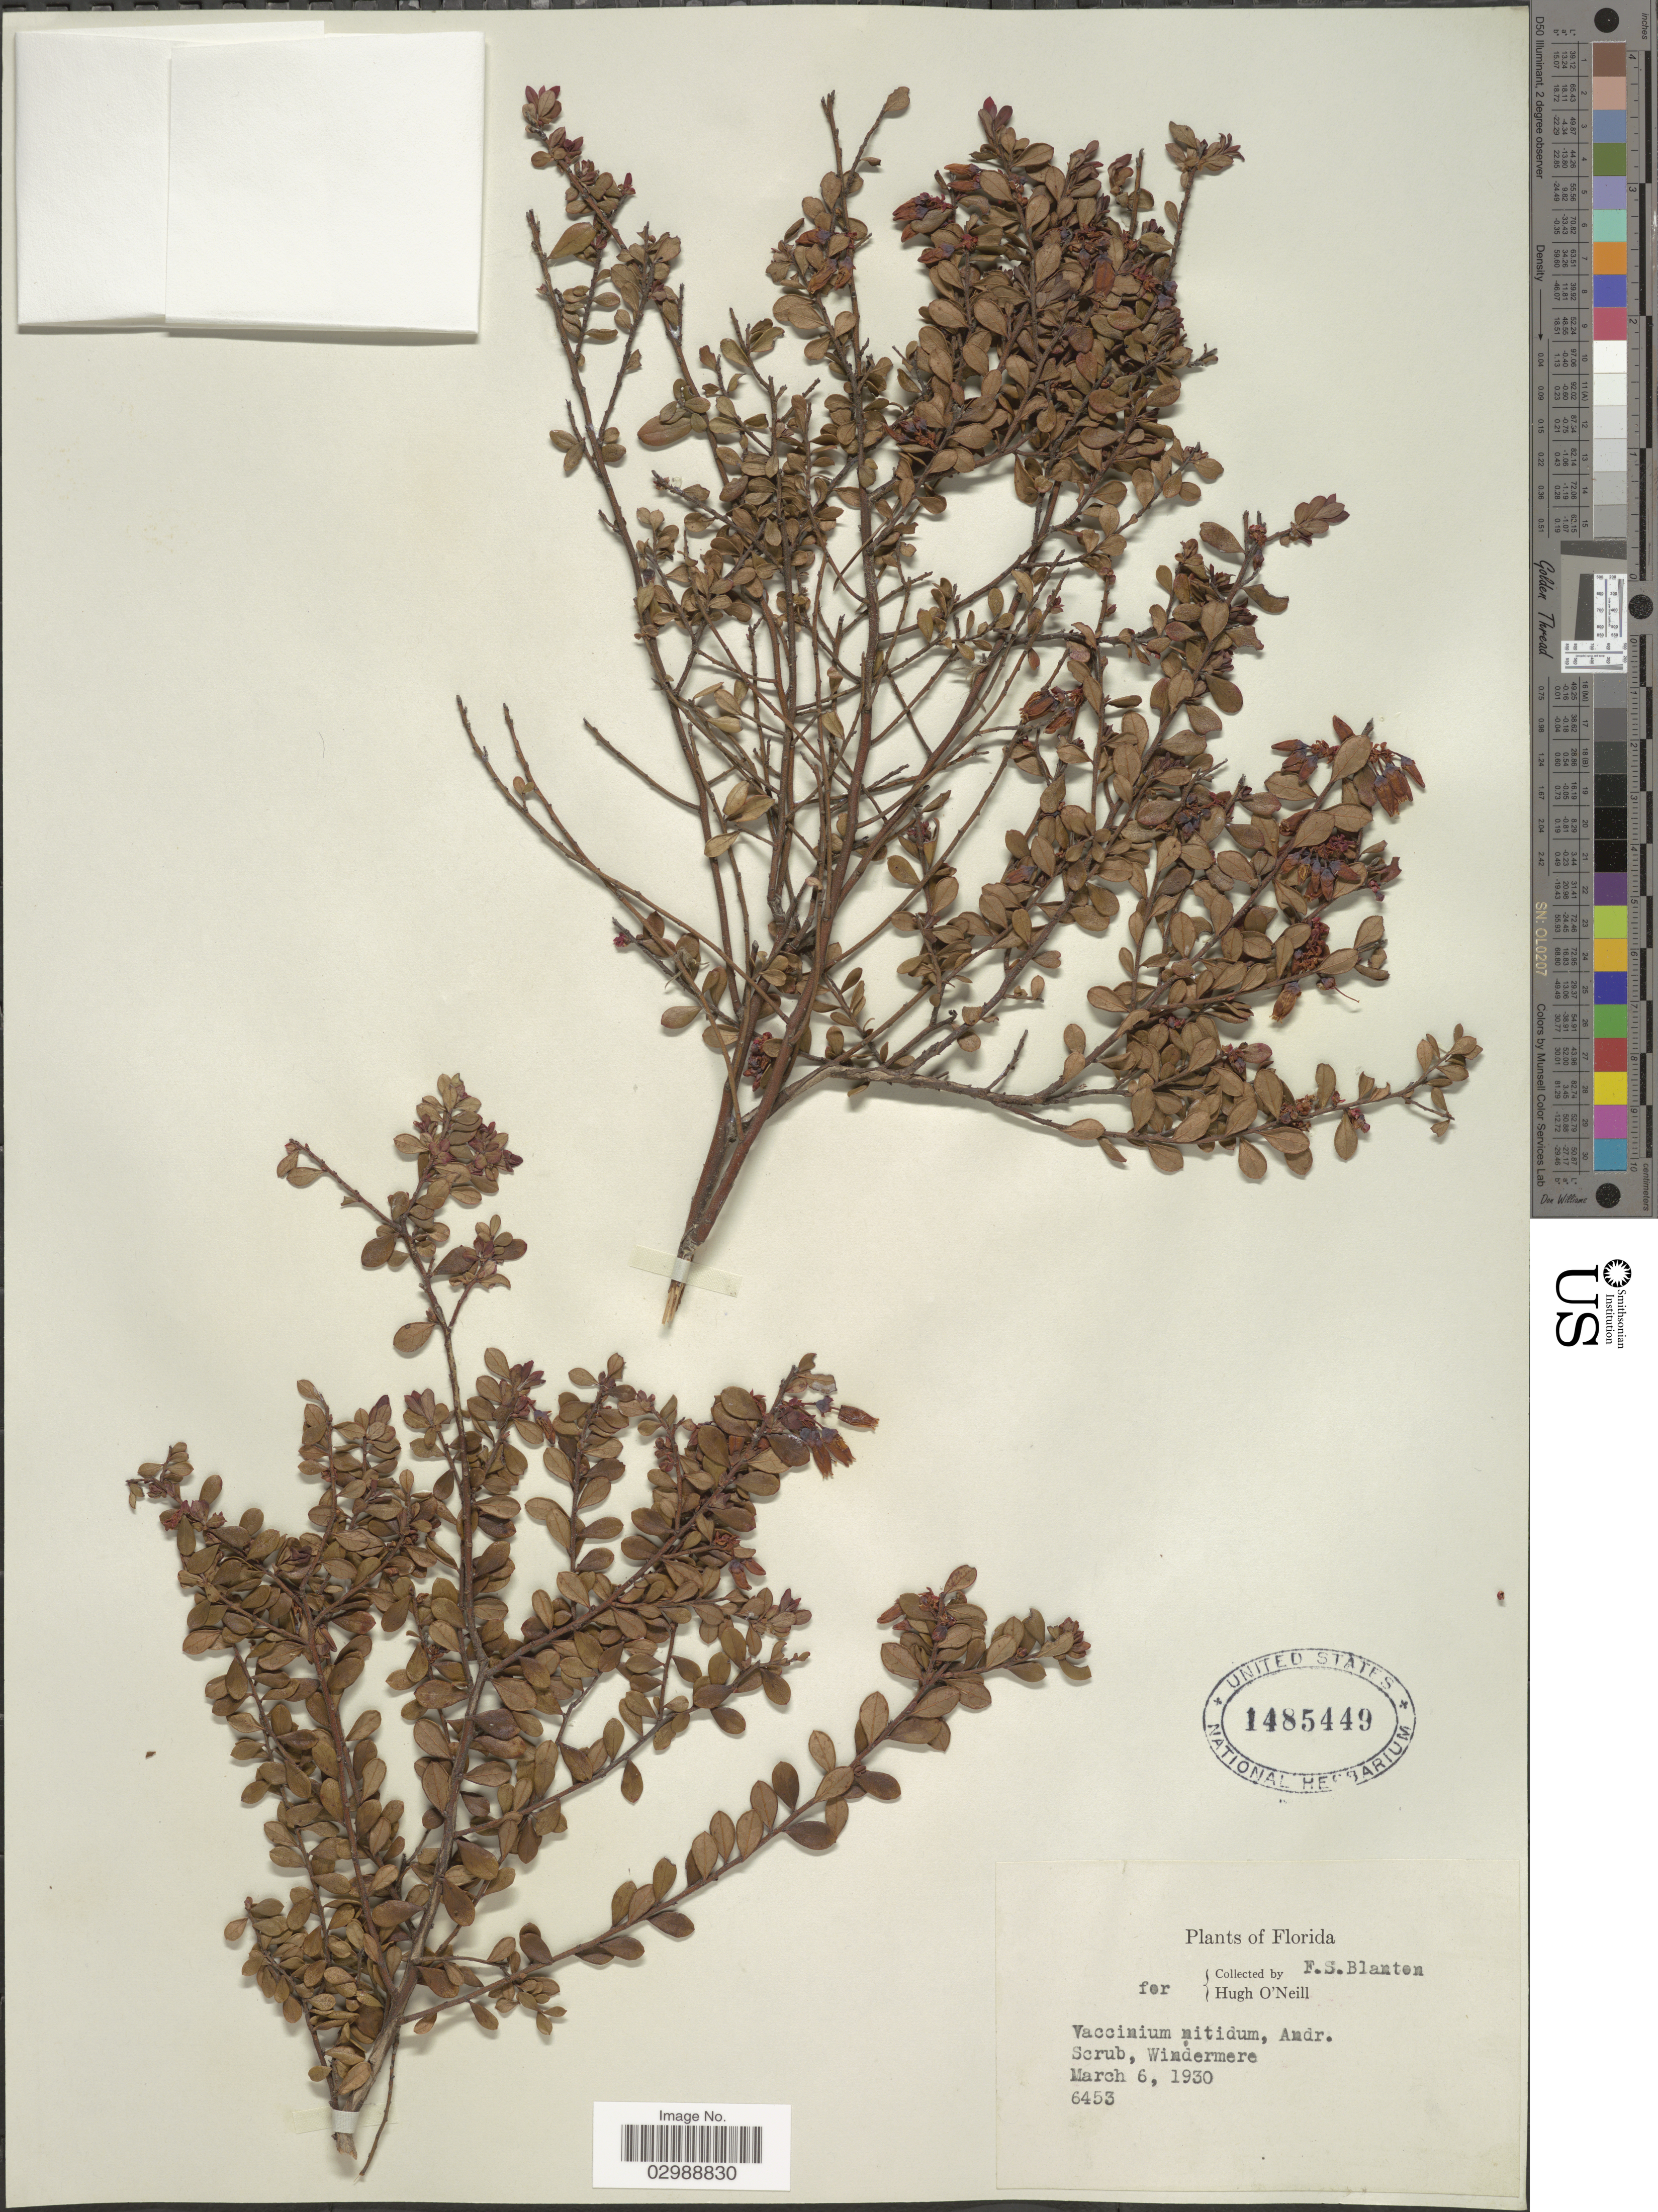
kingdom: Plantae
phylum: Tracheophyta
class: Magnoliopsida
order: Ericales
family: Ericaceae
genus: Vaccinium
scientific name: Vaccinium nitidum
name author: Andrews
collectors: F. S. Blanton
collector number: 6453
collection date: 1930-03-06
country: United States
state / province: Florida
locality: Windermere.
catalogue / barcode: US 1485449